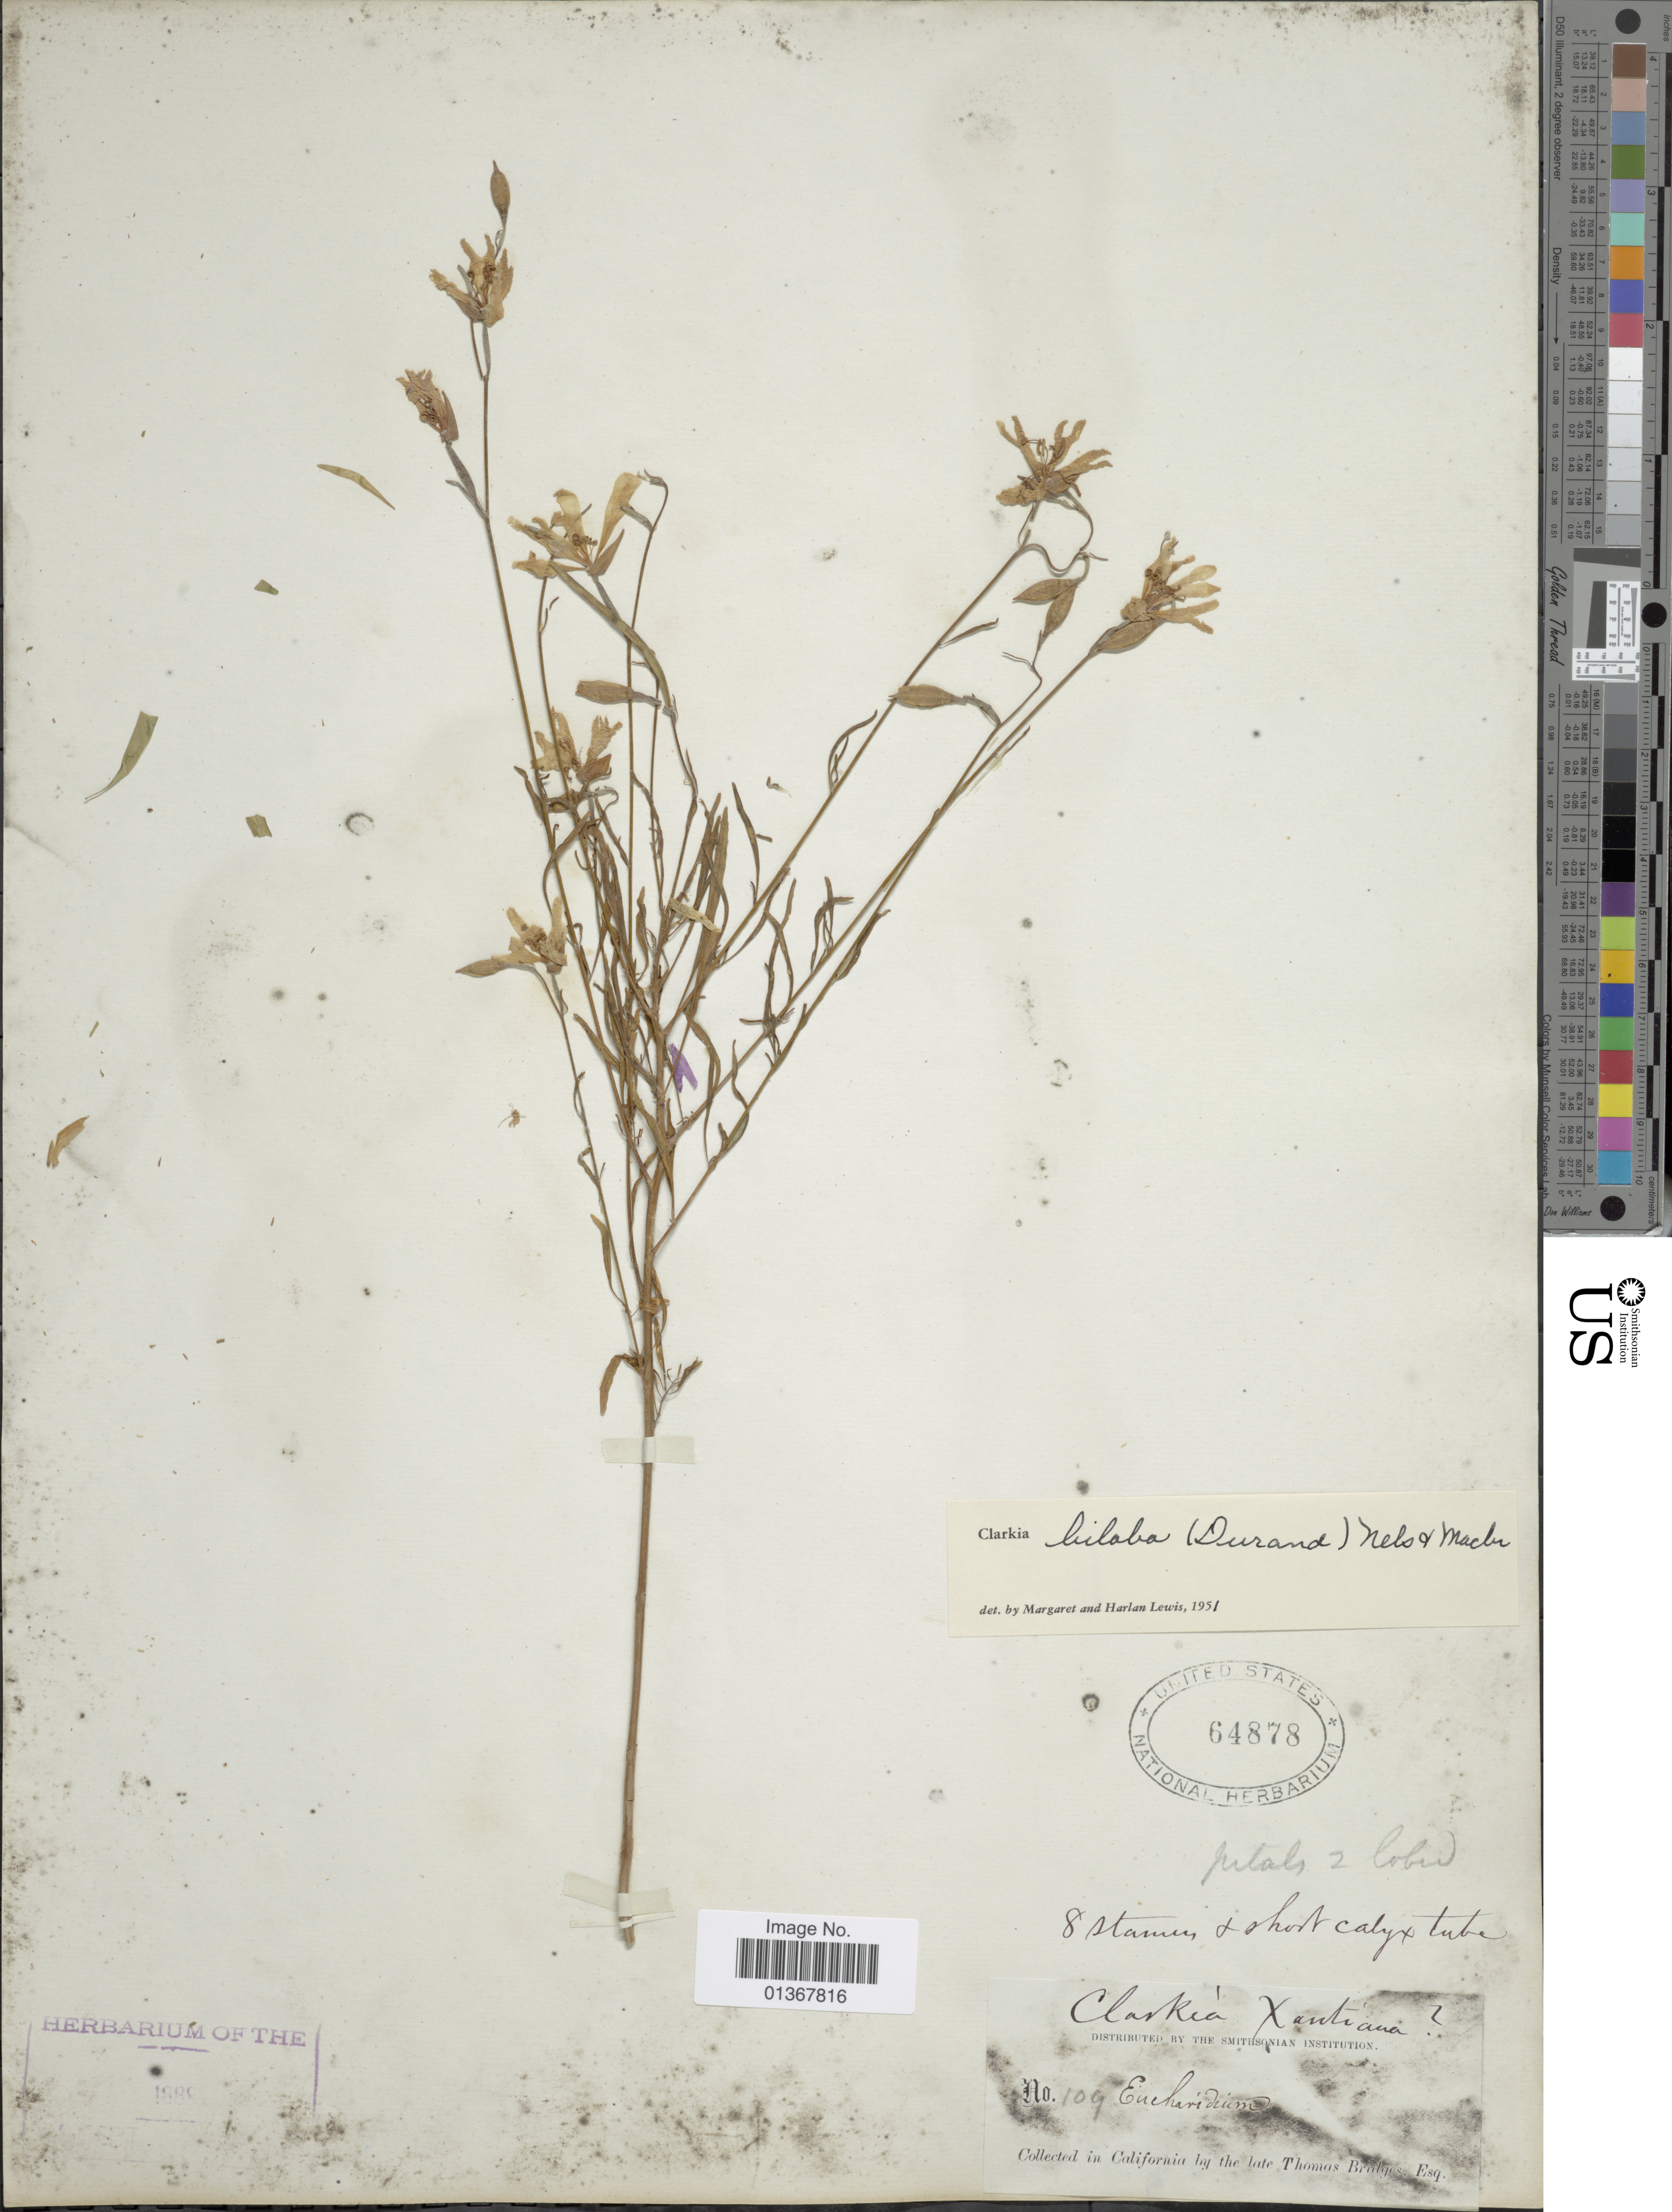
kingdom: Plantae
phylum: Tracheophyta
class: Magnoliopsida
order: Myrtales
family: Onagraceae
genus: Clarkia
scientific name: Clarkia biloba subsp. biloba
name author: (Durand) A. Nelson & J.F. Macbr.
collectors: T. Bridges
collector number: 109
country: United States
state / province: California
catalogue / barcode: US 64878